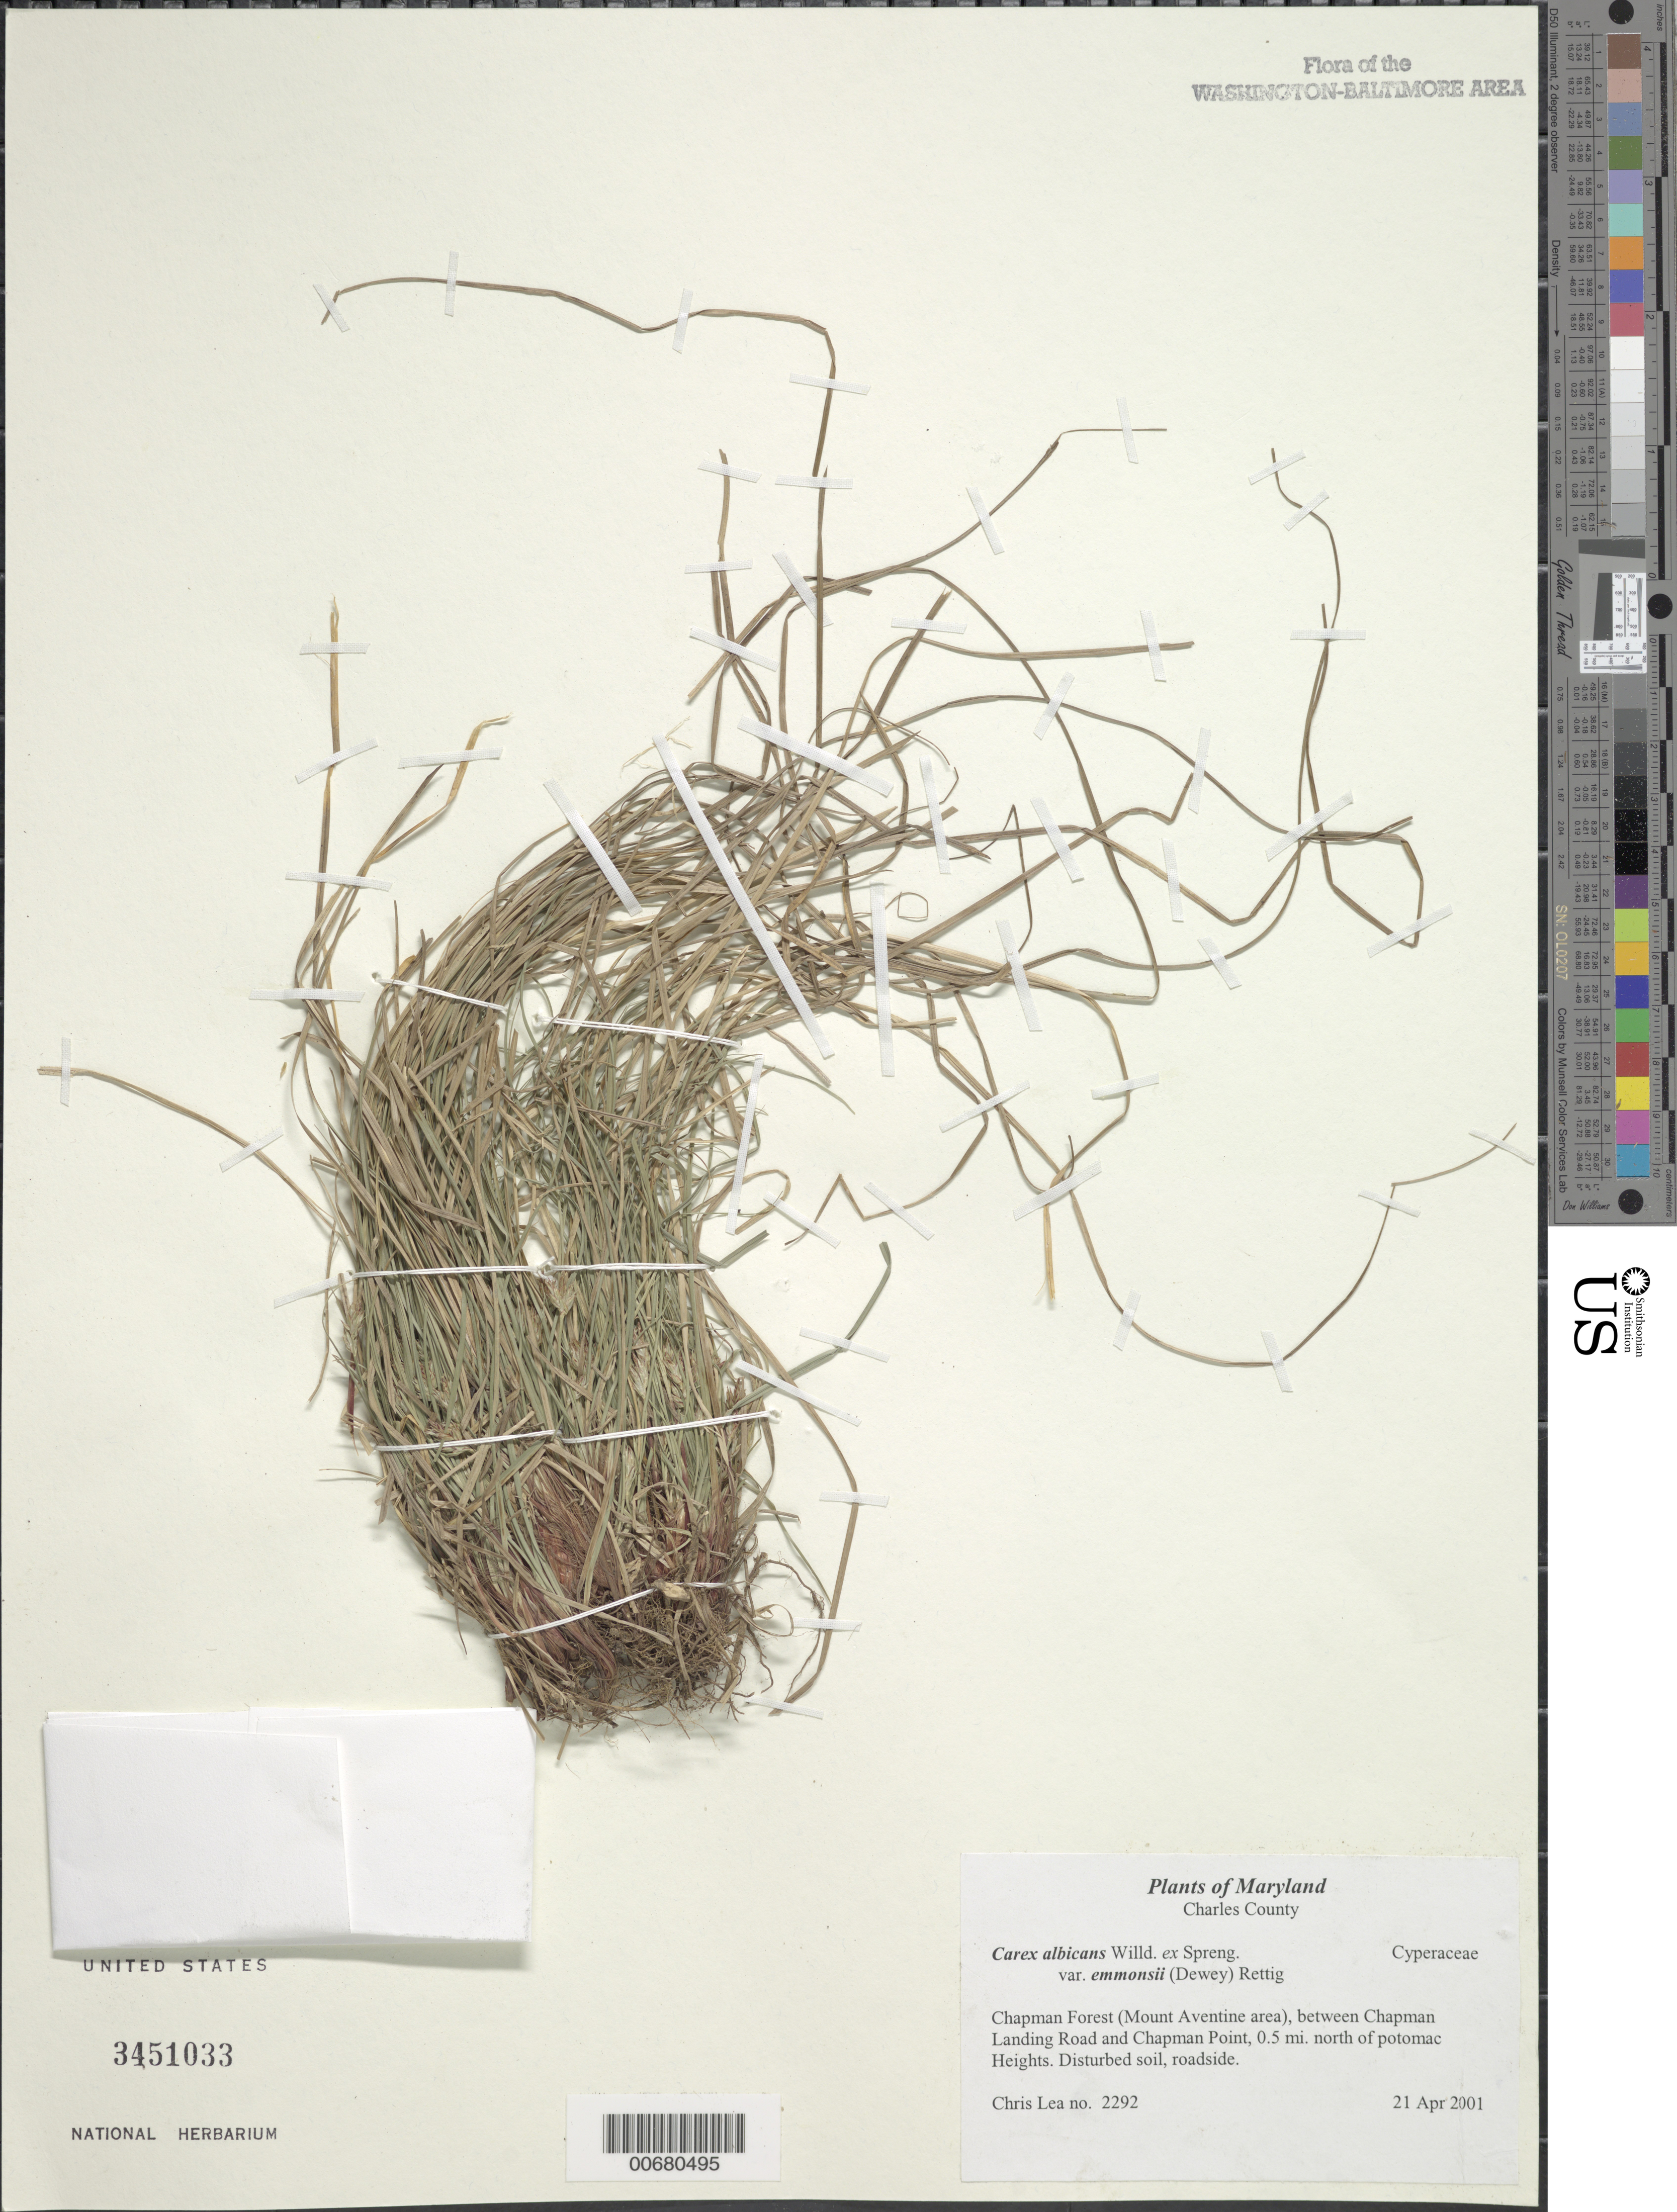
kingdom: Plantae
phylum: Tracheophyta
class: Liliopsida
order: Poales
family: Cyperaceae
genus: Carex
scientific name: Carex emmonsii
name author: Dewey ex Torr.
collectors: C. Lea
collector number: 2292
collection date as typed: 21 Apr 2001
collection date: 2001-04-21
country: United States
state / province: Maryland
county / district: Charles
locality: Chapman Forest (Mount Aventine area), between Chapman Landing Road and Chapman Point, 0.5 mi. north of Potomac Heights.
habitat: Disturbed soil, roadside.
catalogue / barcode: US 3451033